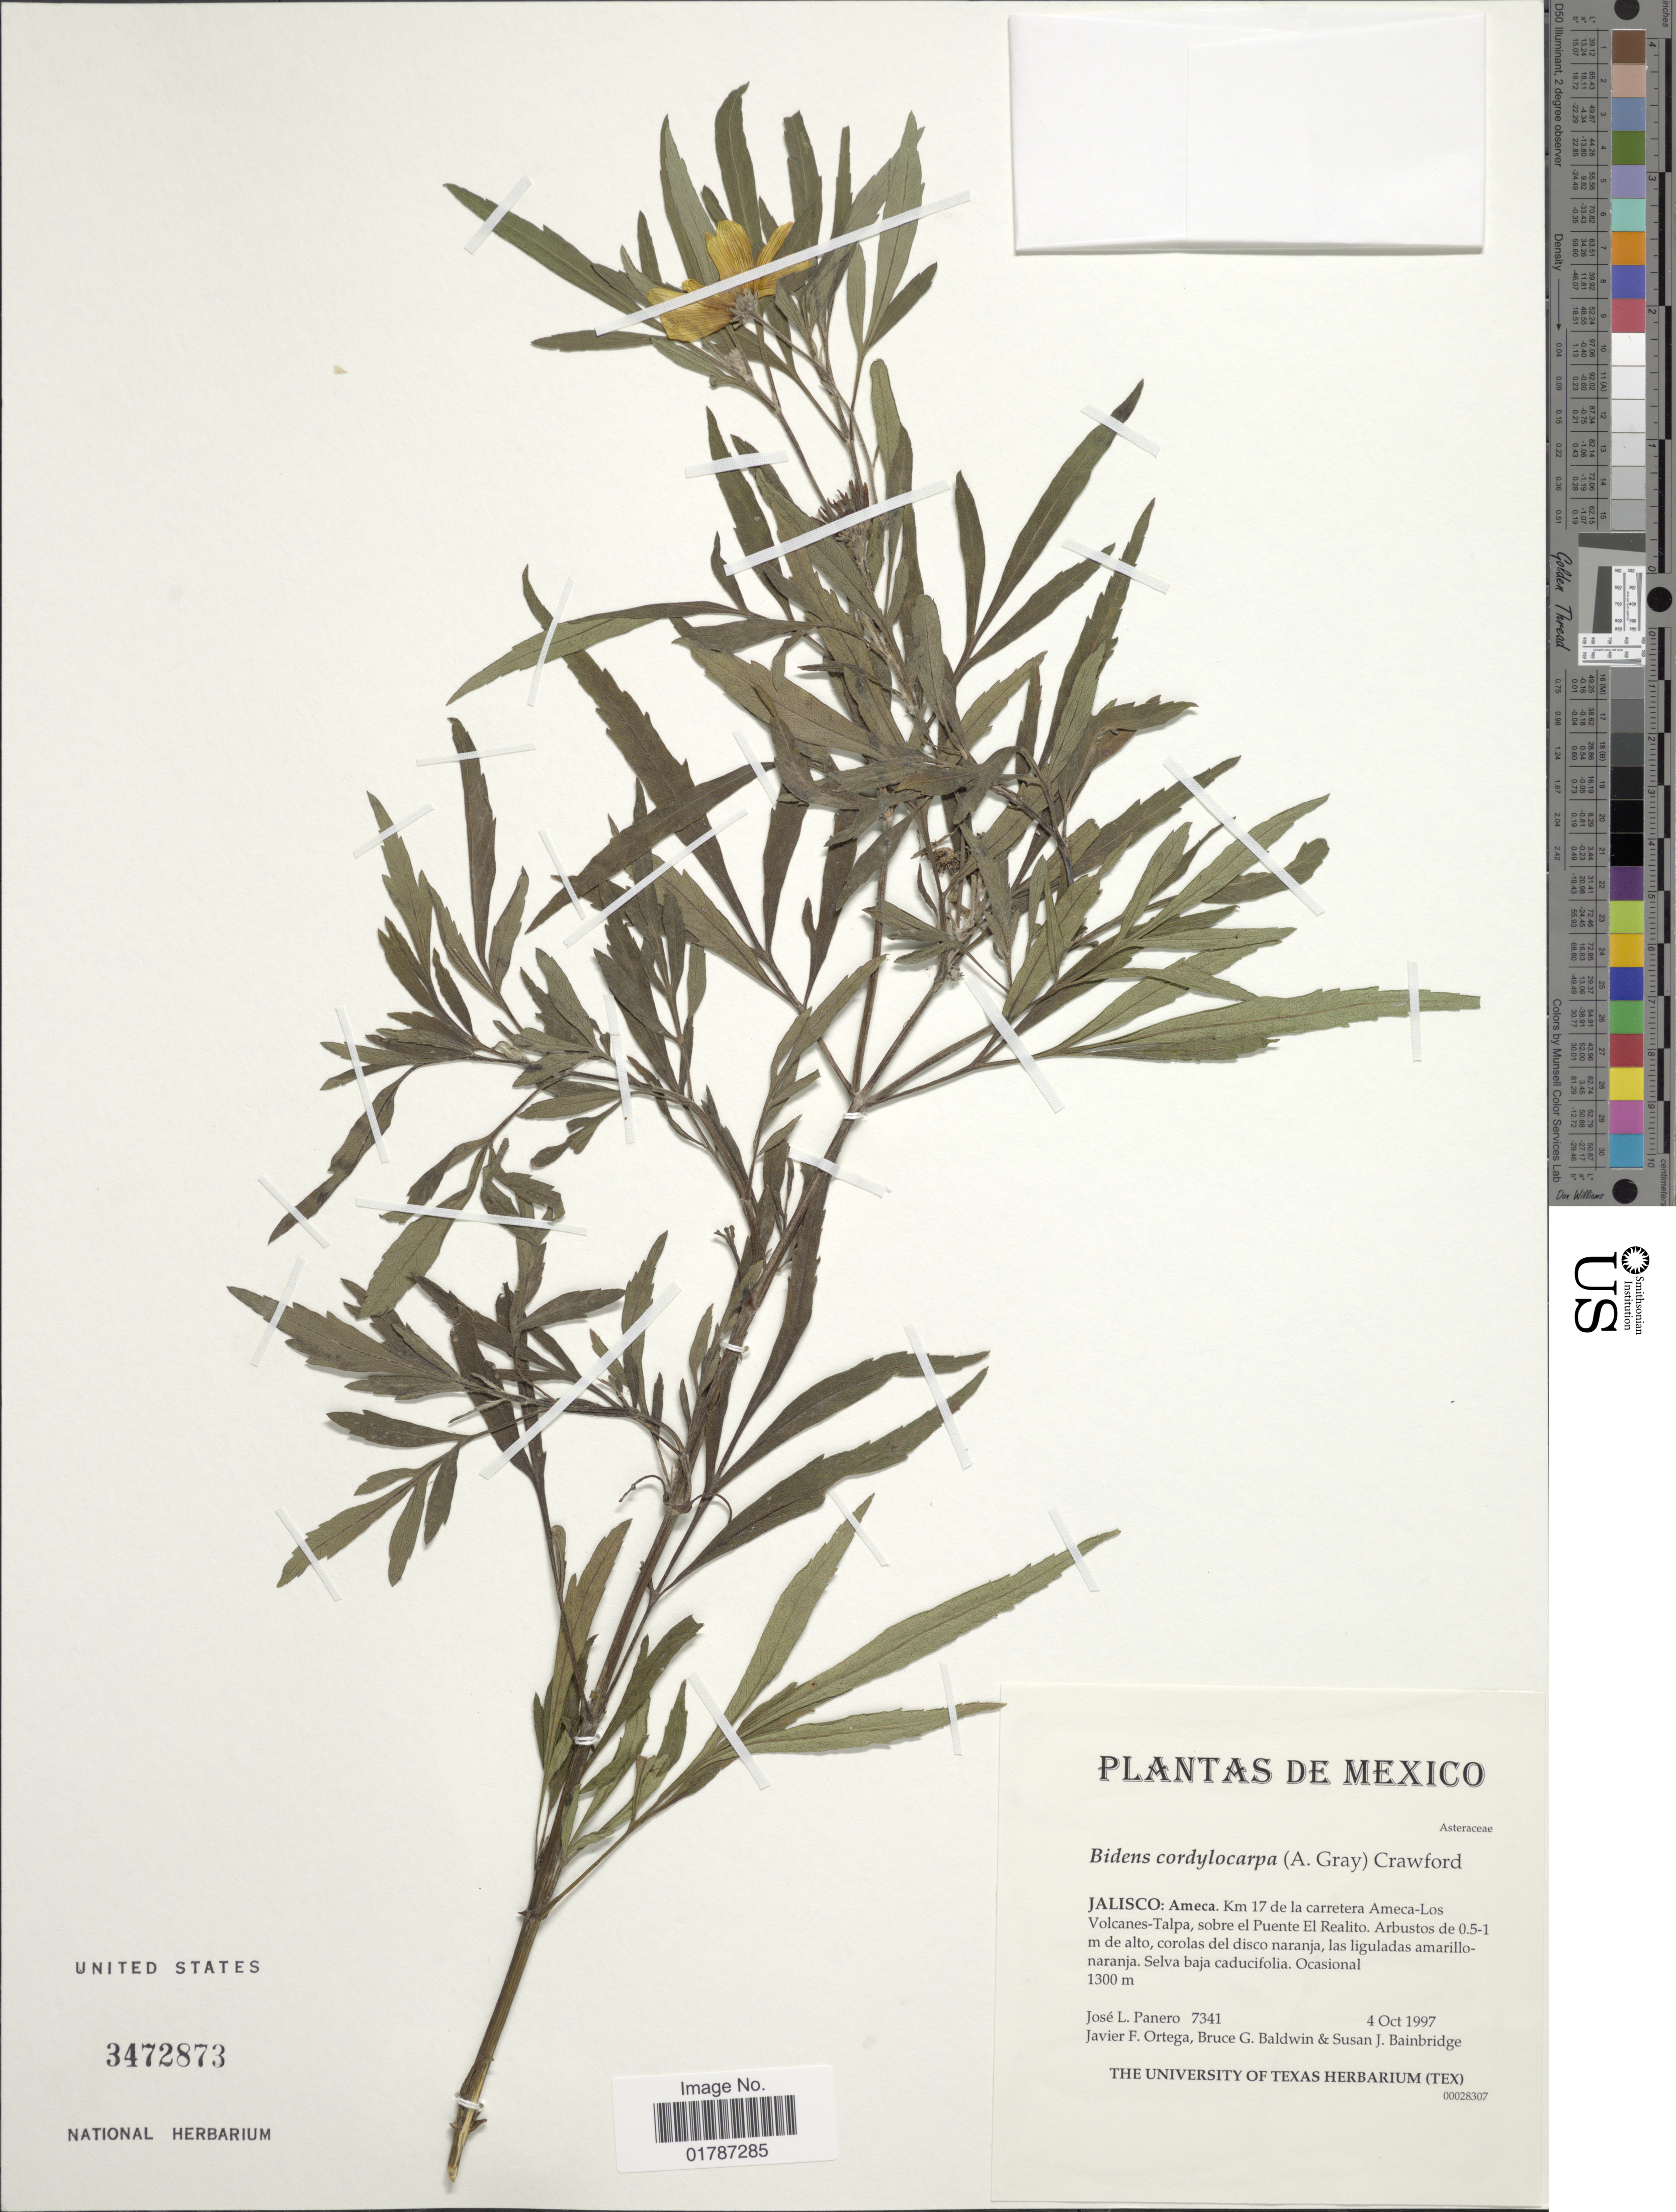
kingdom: Plantae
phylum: Tracheophyta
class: Magnoliopsida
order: Asterales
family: Asteraceae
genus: Bidens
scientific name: Bidens cordylocarpa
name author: (A. Gray) Crawford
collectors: J. L. Panero, J. Ortega, B. Baldwin & S. Bainbridge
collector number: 7341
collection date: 1997-10-04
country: Mexico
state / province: Jalisco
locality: Jalisco: Ameca, Km. 17 de la carretera Ameca-Los Volcanes-Talpa, sobre el Puente El Realito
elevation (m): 1300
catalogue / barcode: US 3472873